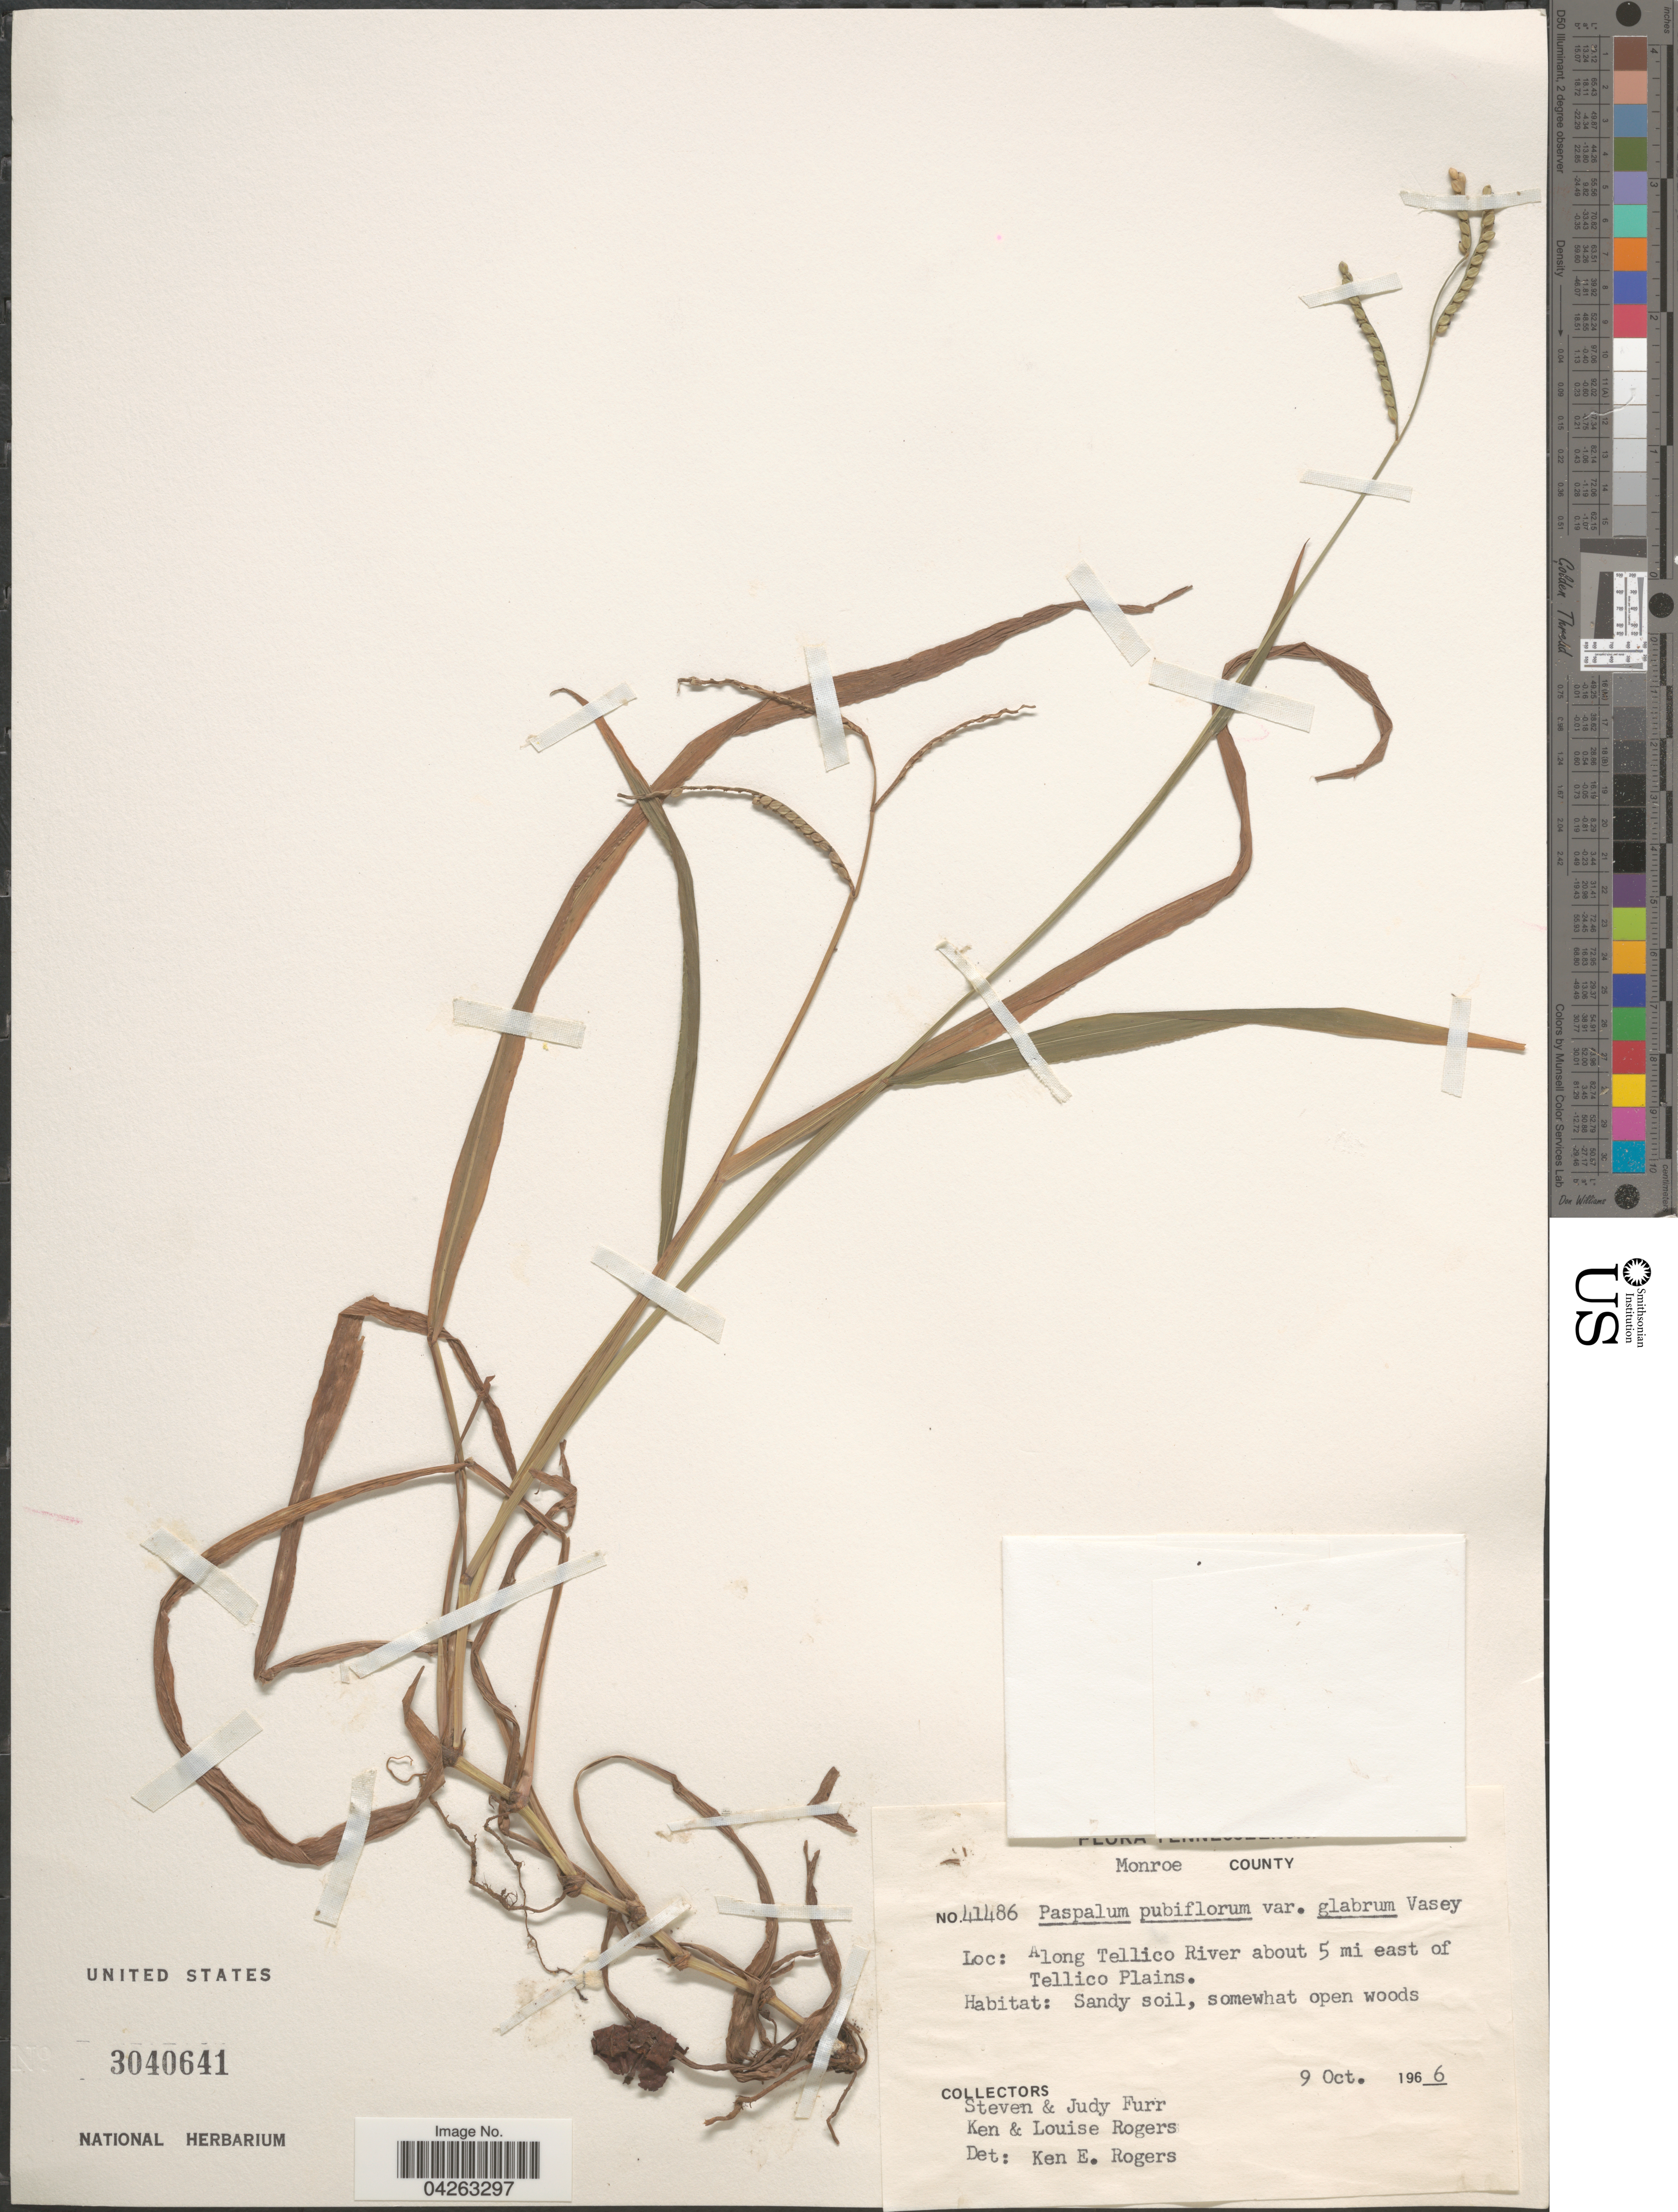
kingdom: Plantae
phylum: Tracheophyta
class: Liliopsida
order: Poales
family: Poaceae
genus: Paspalum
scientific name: Paspalum pubiflorum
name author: Rupr. ex E. Fourn.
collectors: S. Furr, J. Furr, K. Rogers & L. Rogers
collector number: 41486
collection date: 1966-10-09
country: United States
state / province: Tennessee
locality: Monroe County. Along Tellico River about 5 mi east of Tellico Plains.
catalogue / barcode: US 3040641